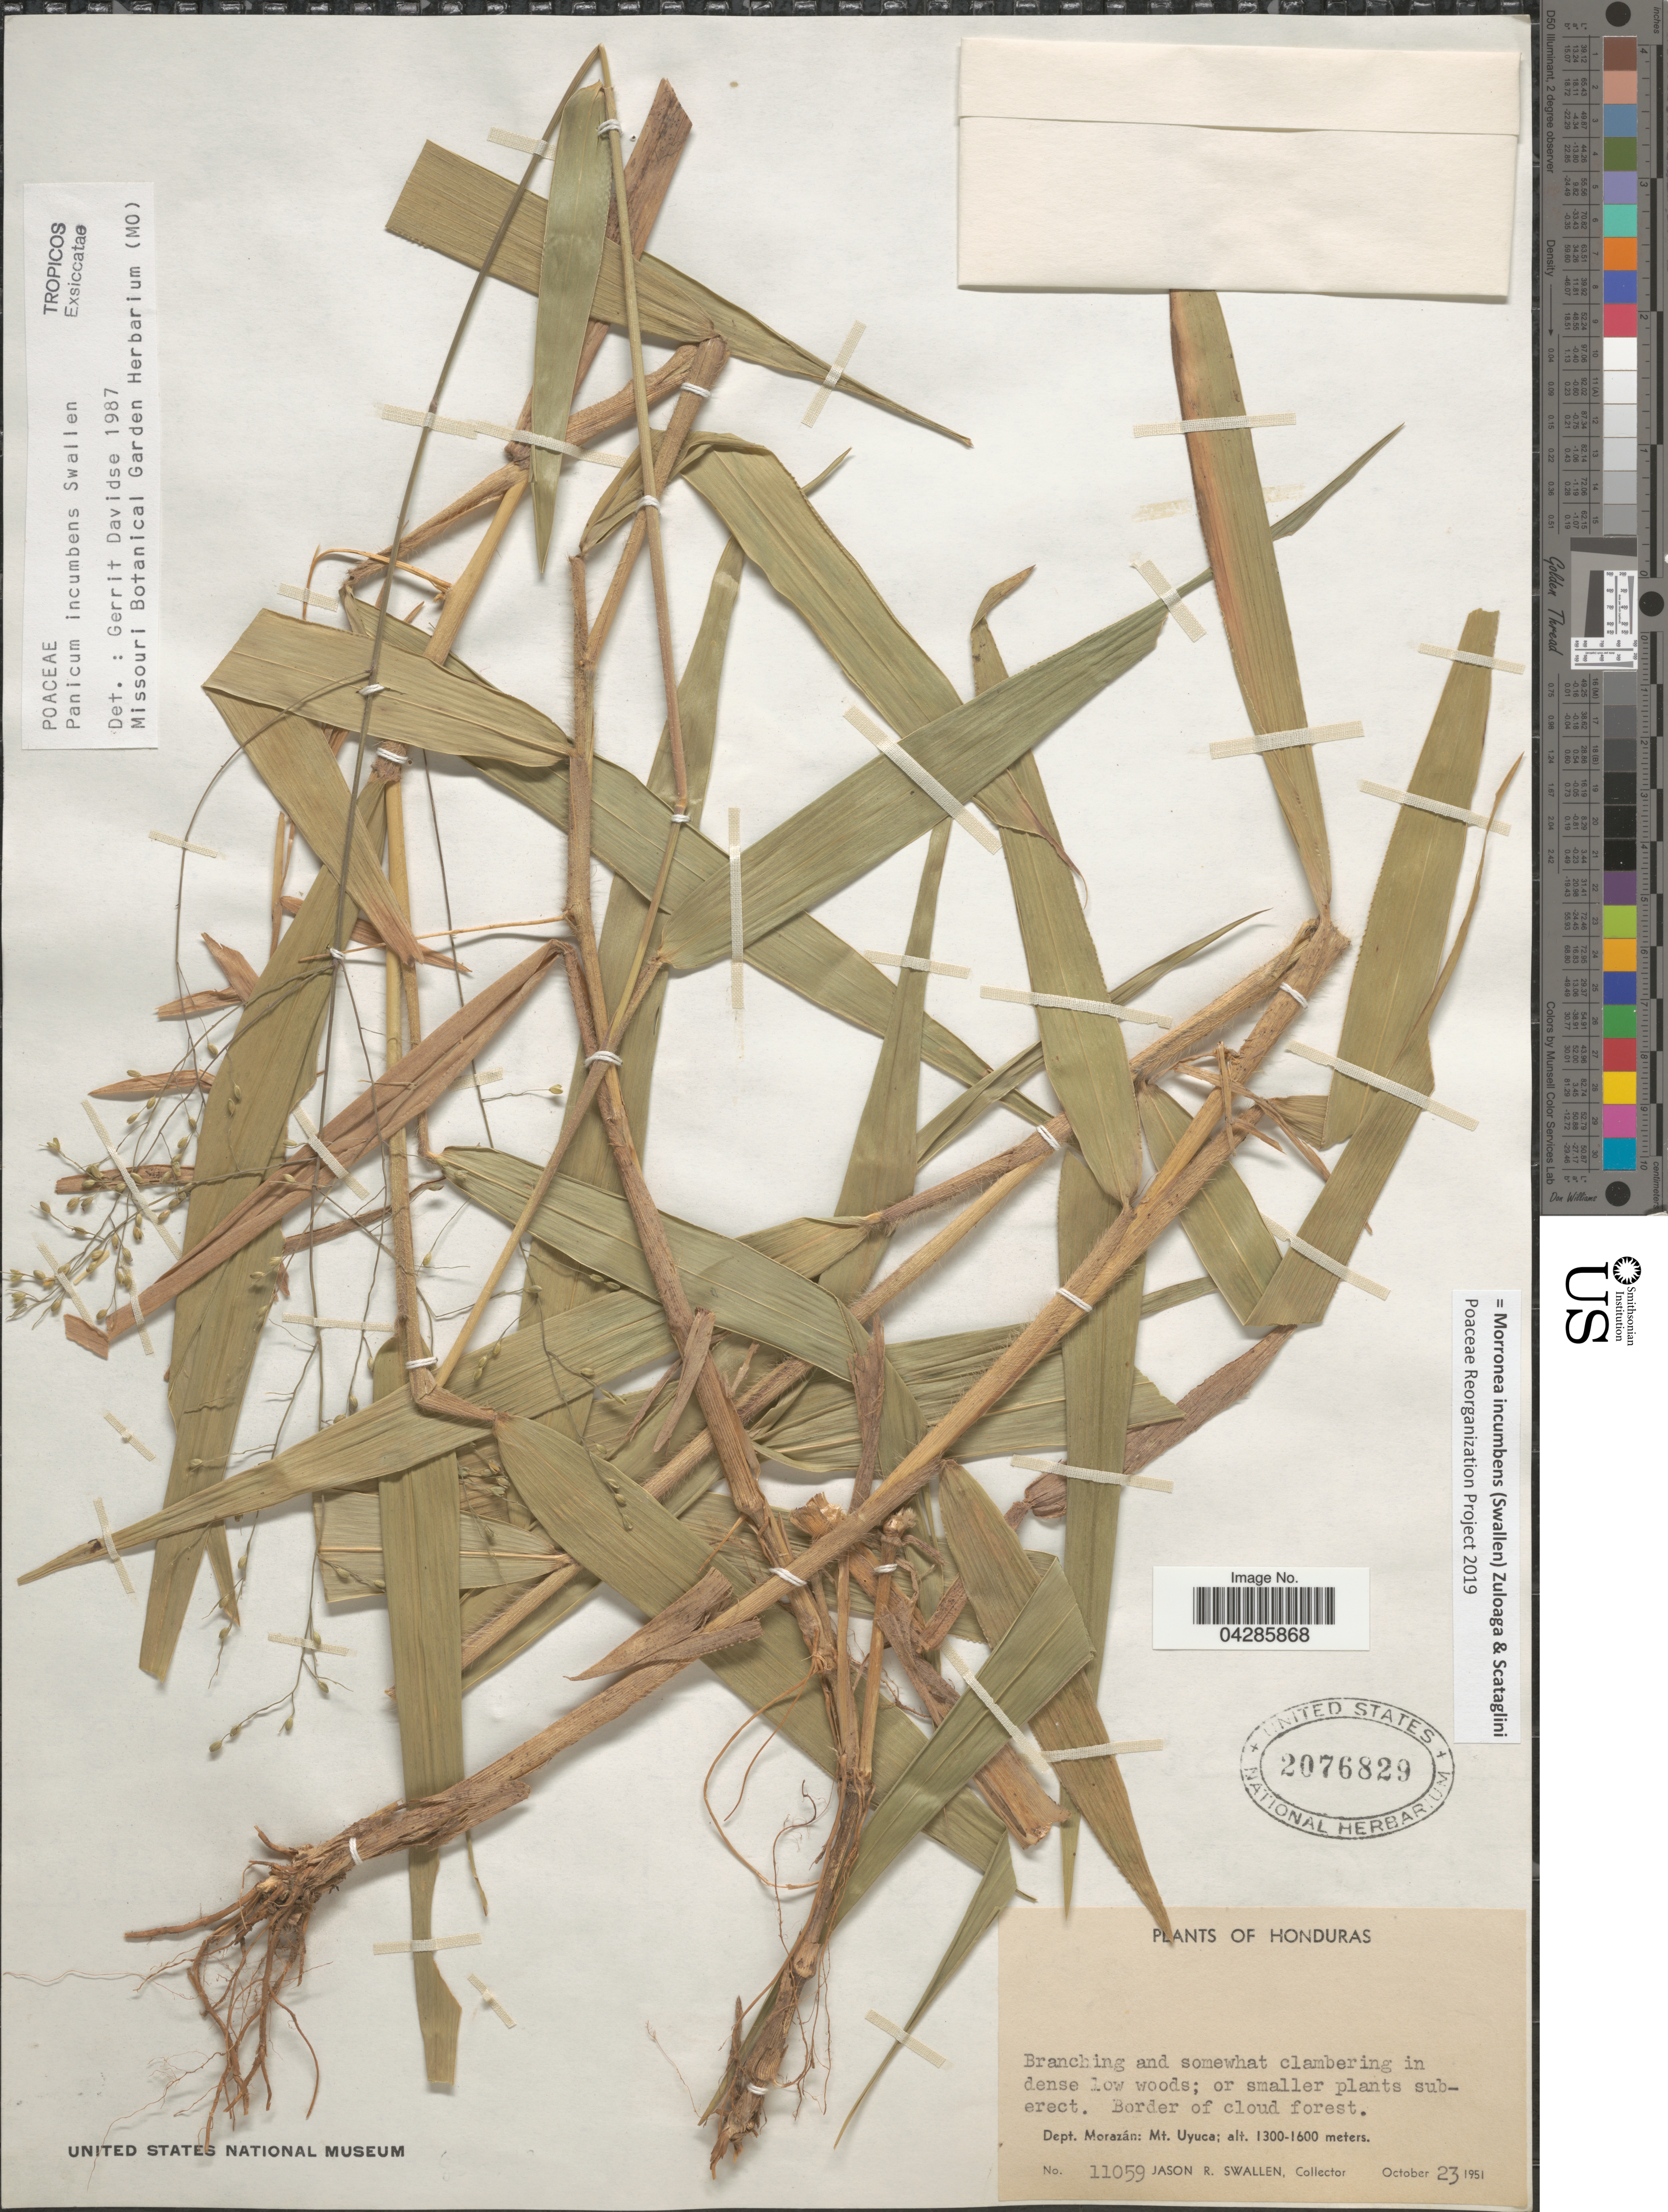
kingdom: Plantae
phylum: Tracheophyta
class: Liliopsida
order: Poales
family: Poaceae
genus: Morronea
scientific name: Morronea incumbens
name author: (Swallen) Zuloaga & Scataglini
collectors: J. R. Swallen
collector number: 11059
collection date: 1951-10-23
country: Honduras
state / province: Fco. Morazán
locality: Border of cloud forest. Dept. Morazán: Mt. Uyuca.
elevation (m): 1300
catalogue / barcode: US 2076829